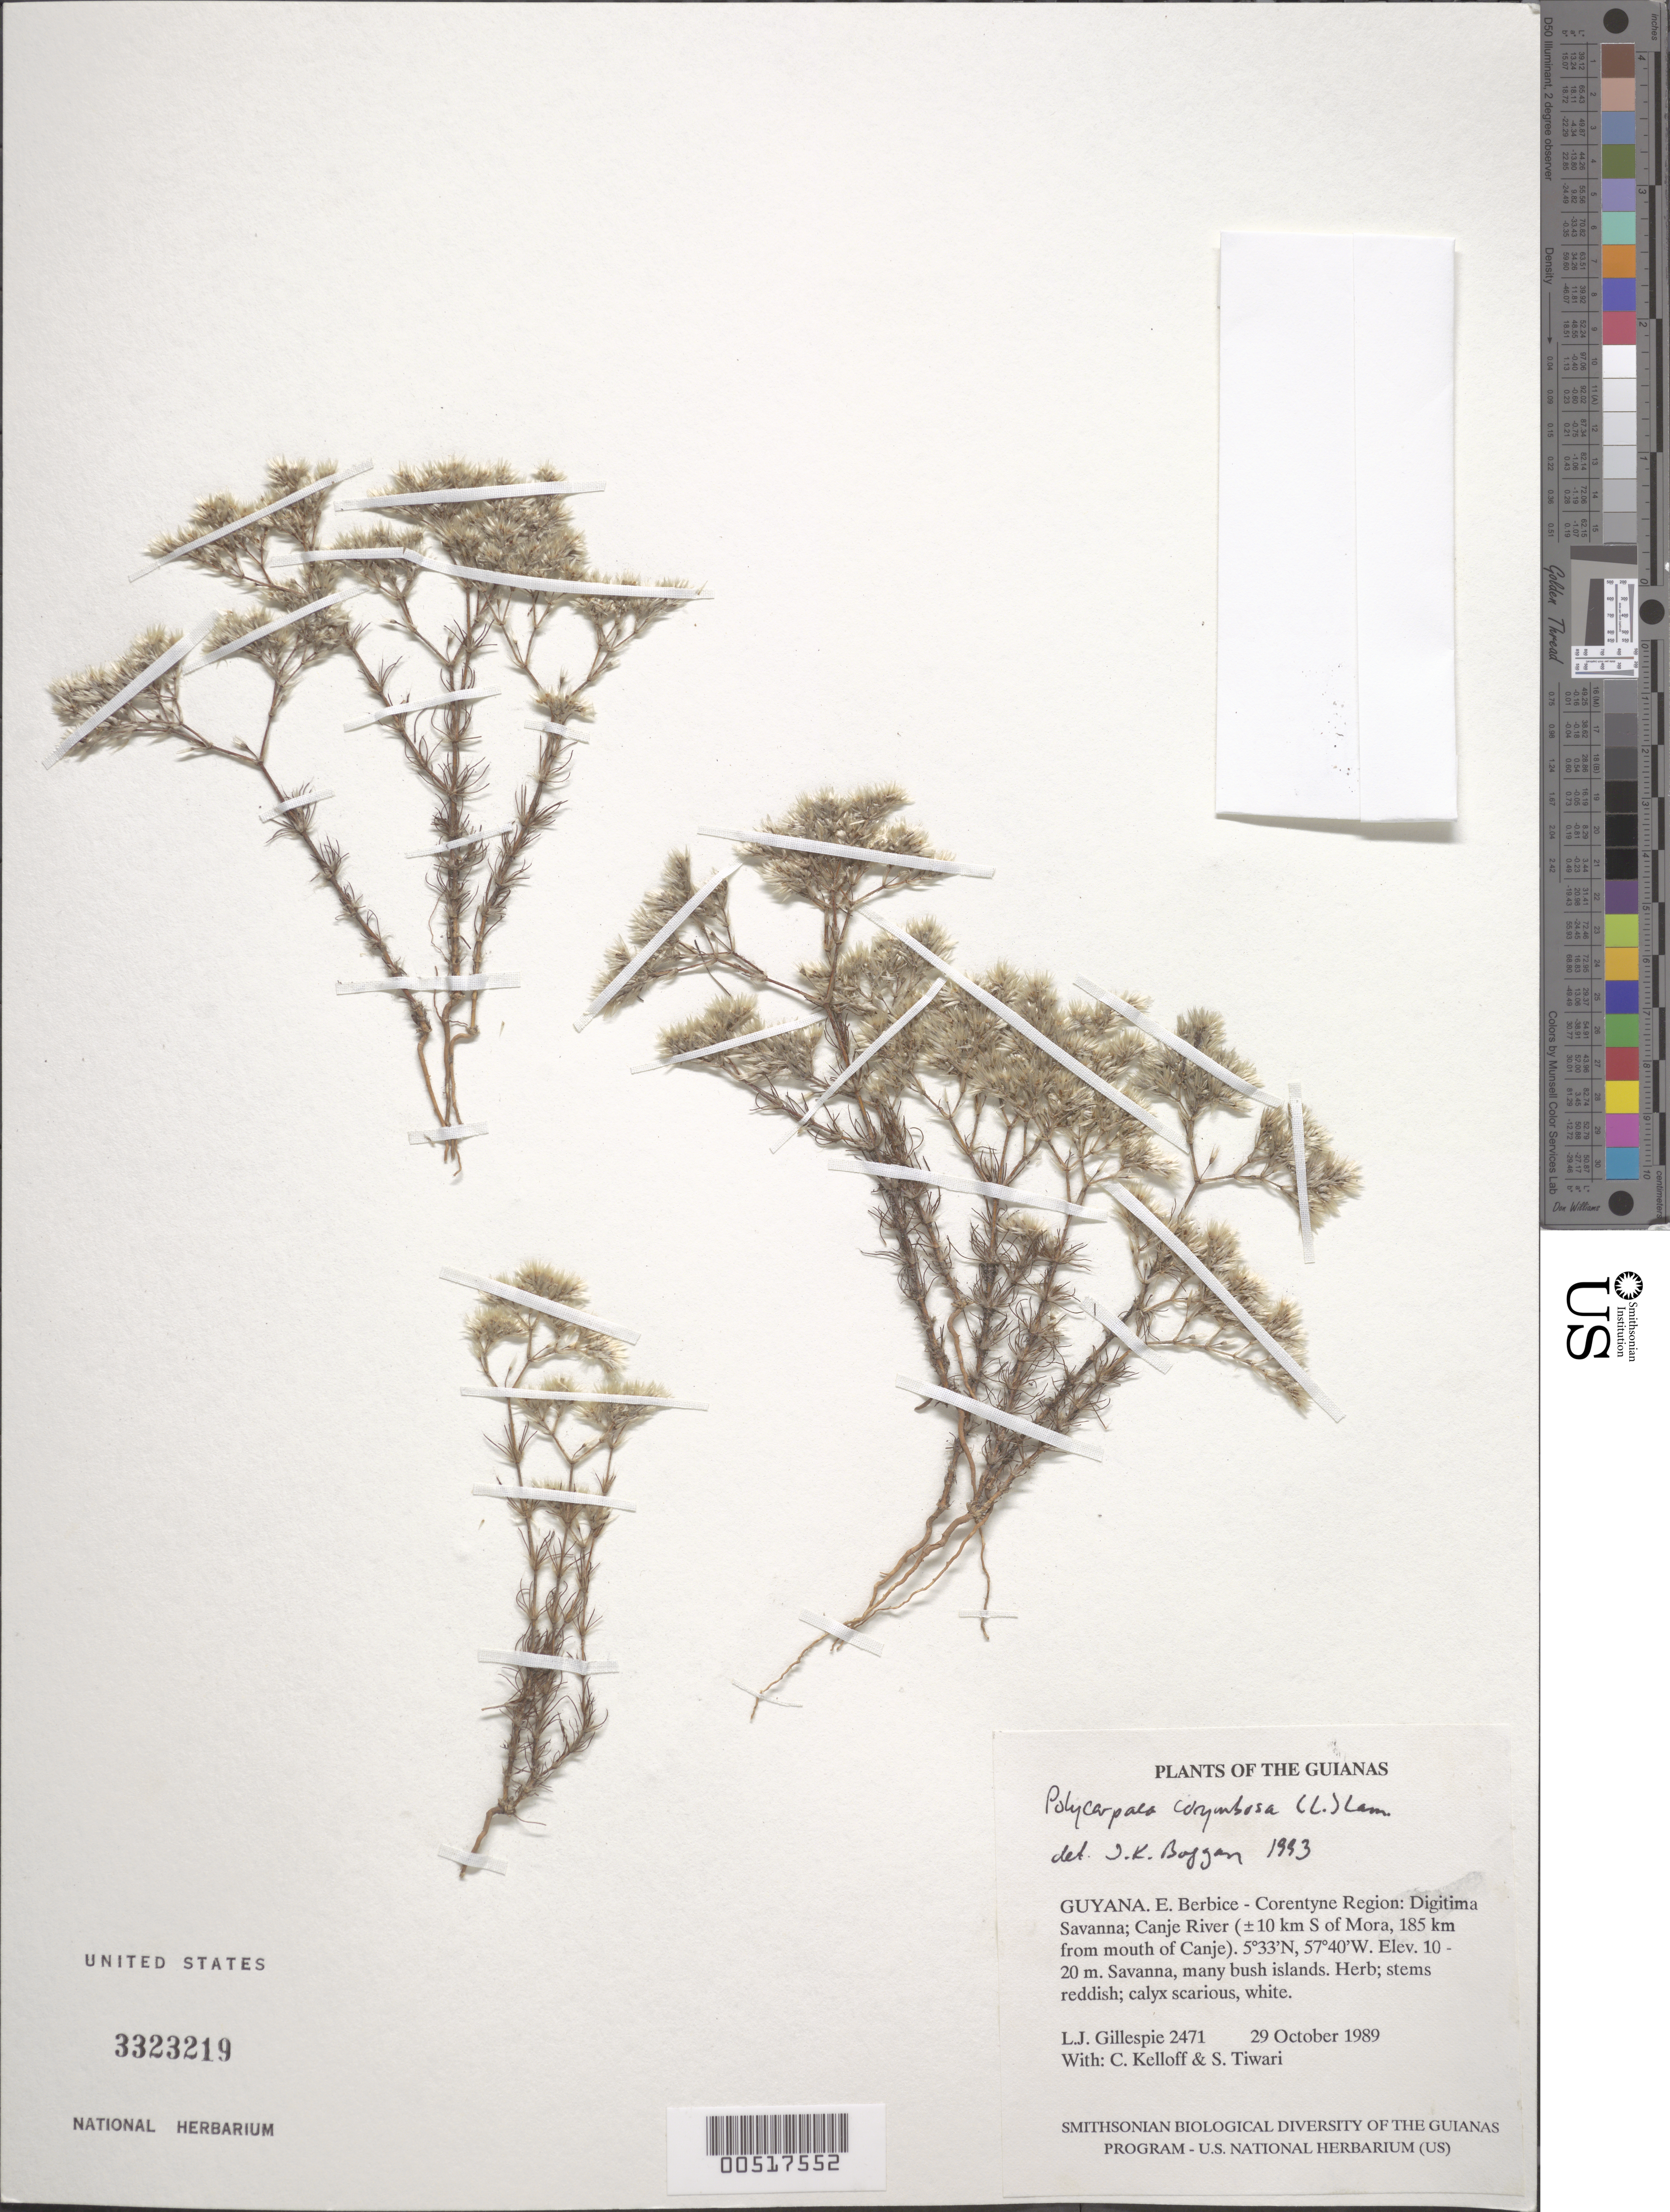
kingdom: Plantae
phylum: Tracheophyta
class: Magnoliopsida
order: Caryophyllales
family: Caryophyllaceae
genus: Polycarpaea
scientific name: Polycarpaea corymbosa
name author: (L.) Lam.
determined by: Boggan, J. K., (US), NMNH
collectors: L. J. Gillespie, C. L. Kelloff & S. Tiwari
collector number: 2471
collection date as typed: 29 October 1989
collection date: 1989-10-29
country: Guyana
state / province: E. Berbice-Corentyne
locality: Digitima Savanna, Canje River ±20 km S of Mora, 185 km from mouth of Canje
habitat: Savanna, many bush islands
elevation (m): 10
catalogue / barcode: US 3323219